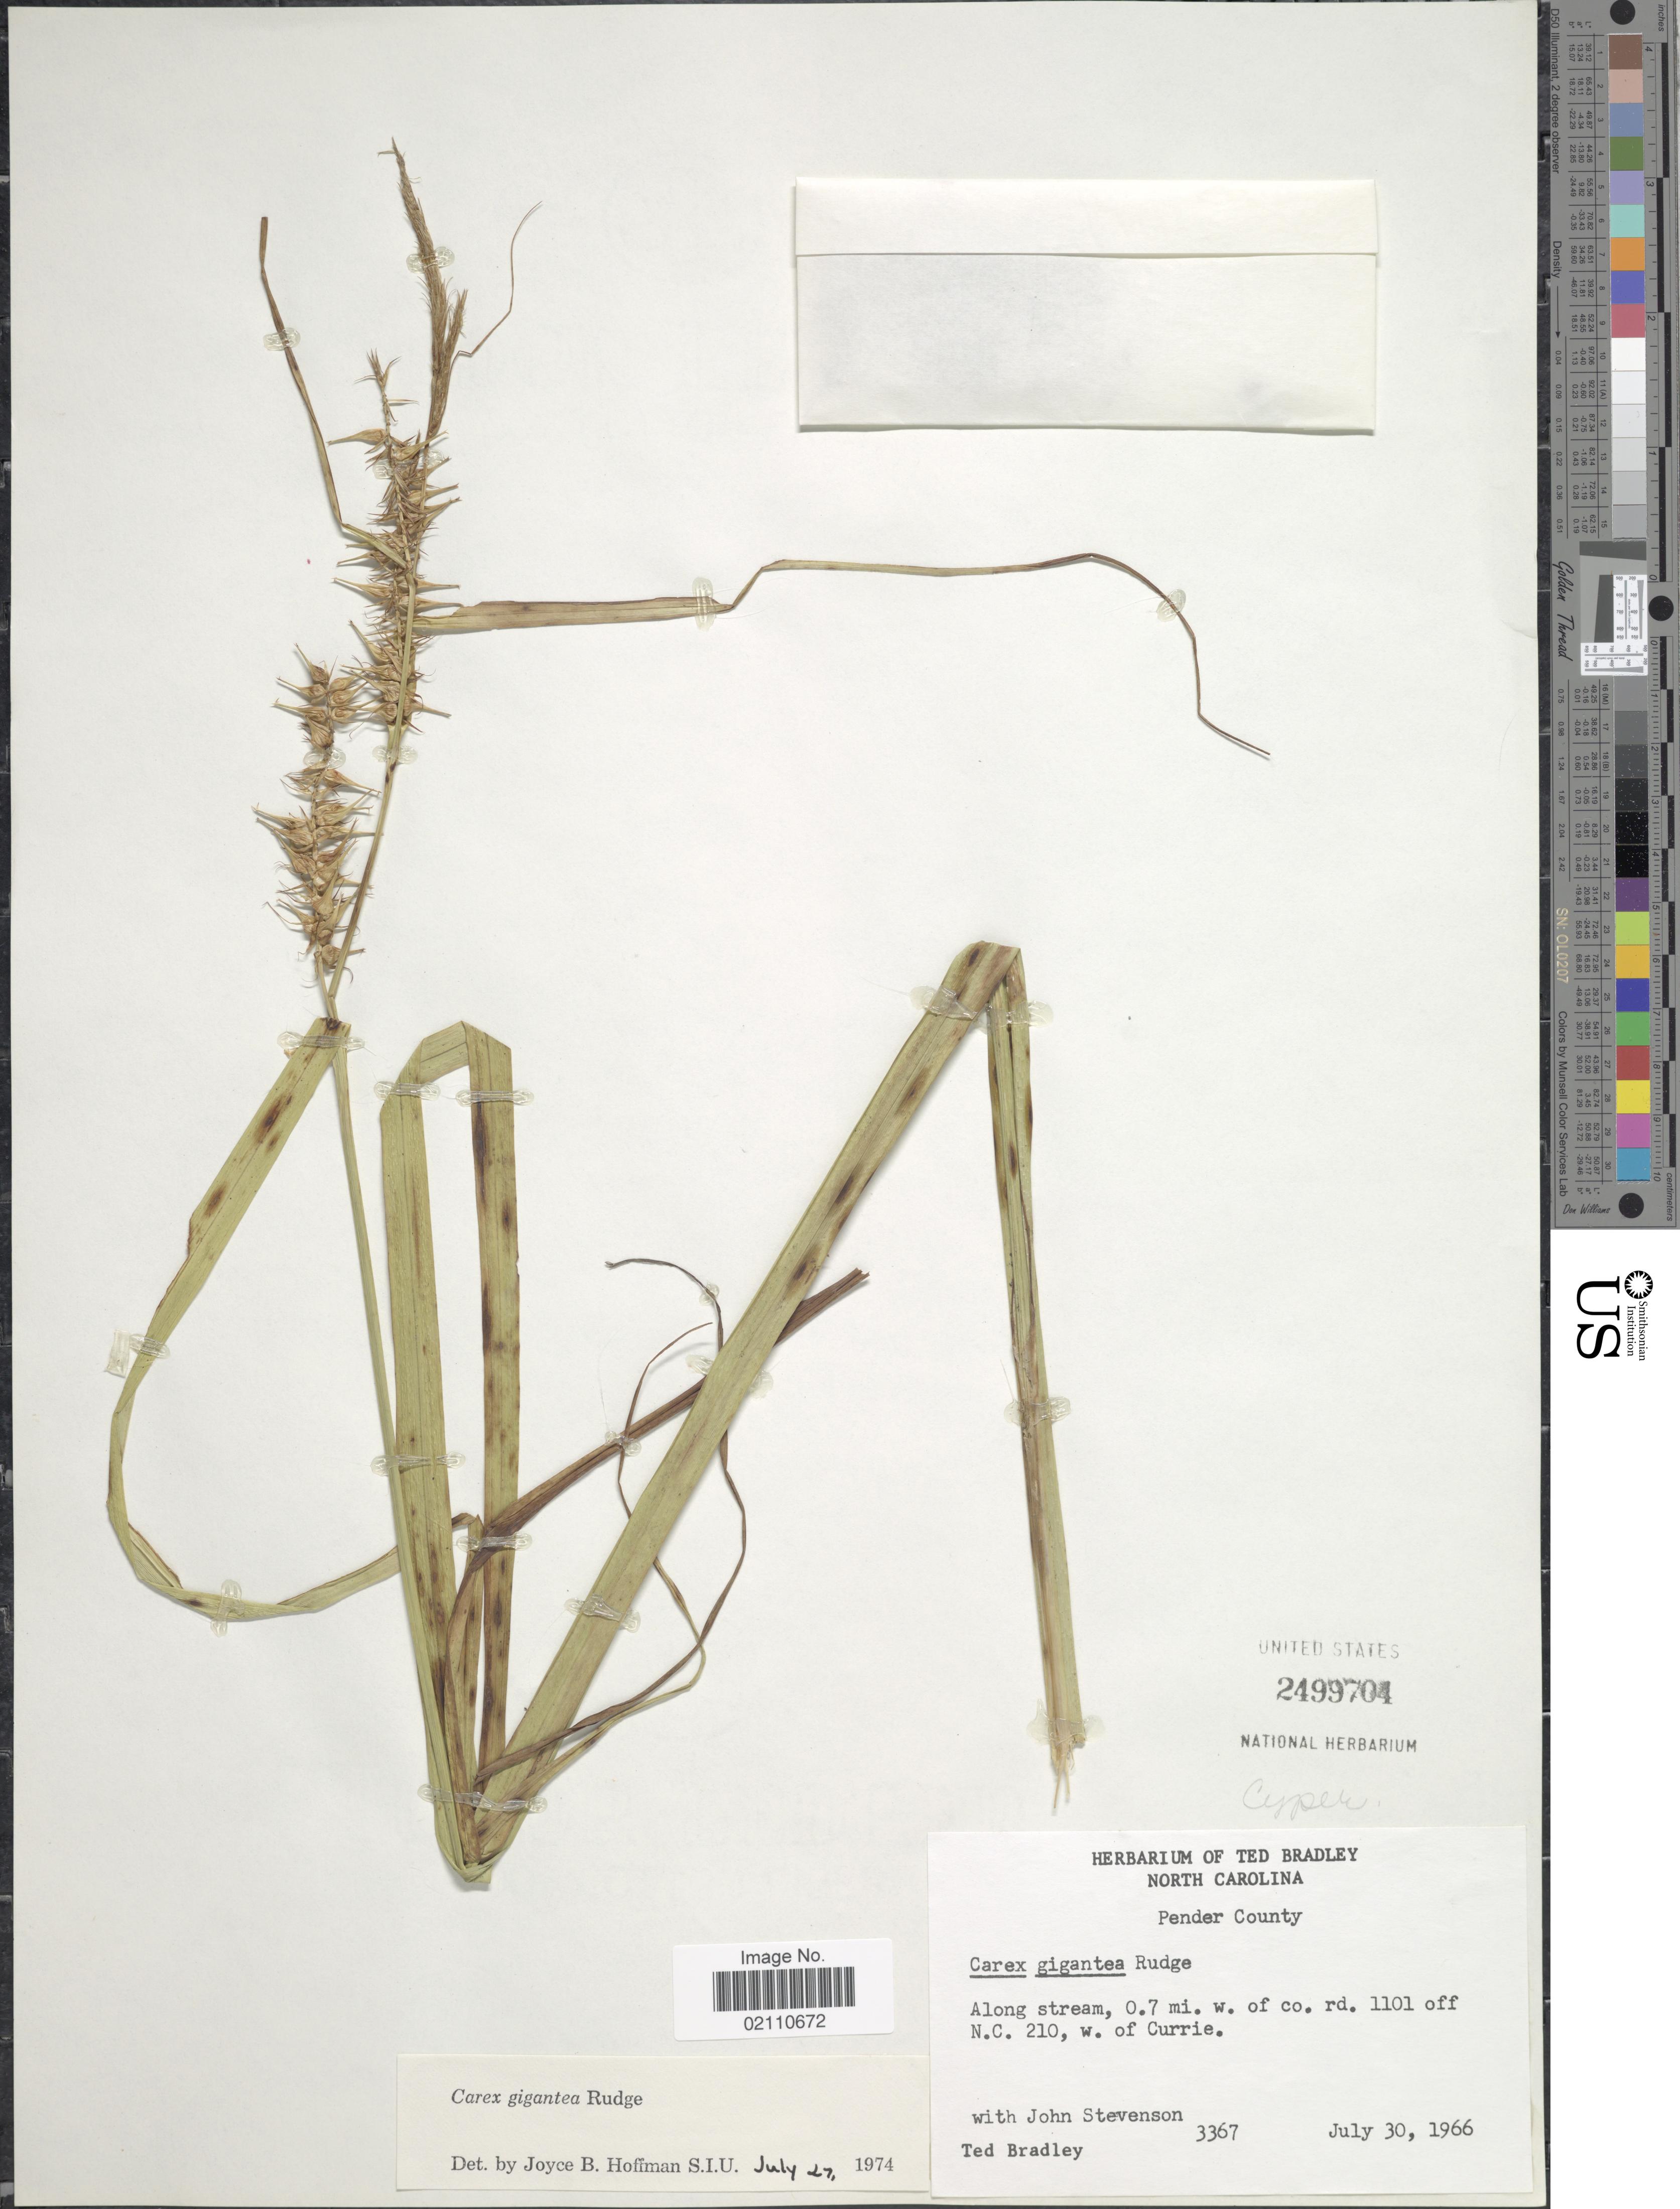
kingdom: Plantae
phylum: Tracheophyta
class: Liliopsida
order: Poales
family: Cyperaceae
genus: Carex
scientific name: Carex gigantea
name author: Rudge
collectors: T. Bradley & J. Stevenson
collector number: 3367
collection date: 1966-07-30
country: United States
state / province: North Carolina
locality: Pender County, Along stream, 0.7 mi. w. of co. rd. 1101 off N.C. 210, w. of Currie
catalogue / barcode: US 2499704